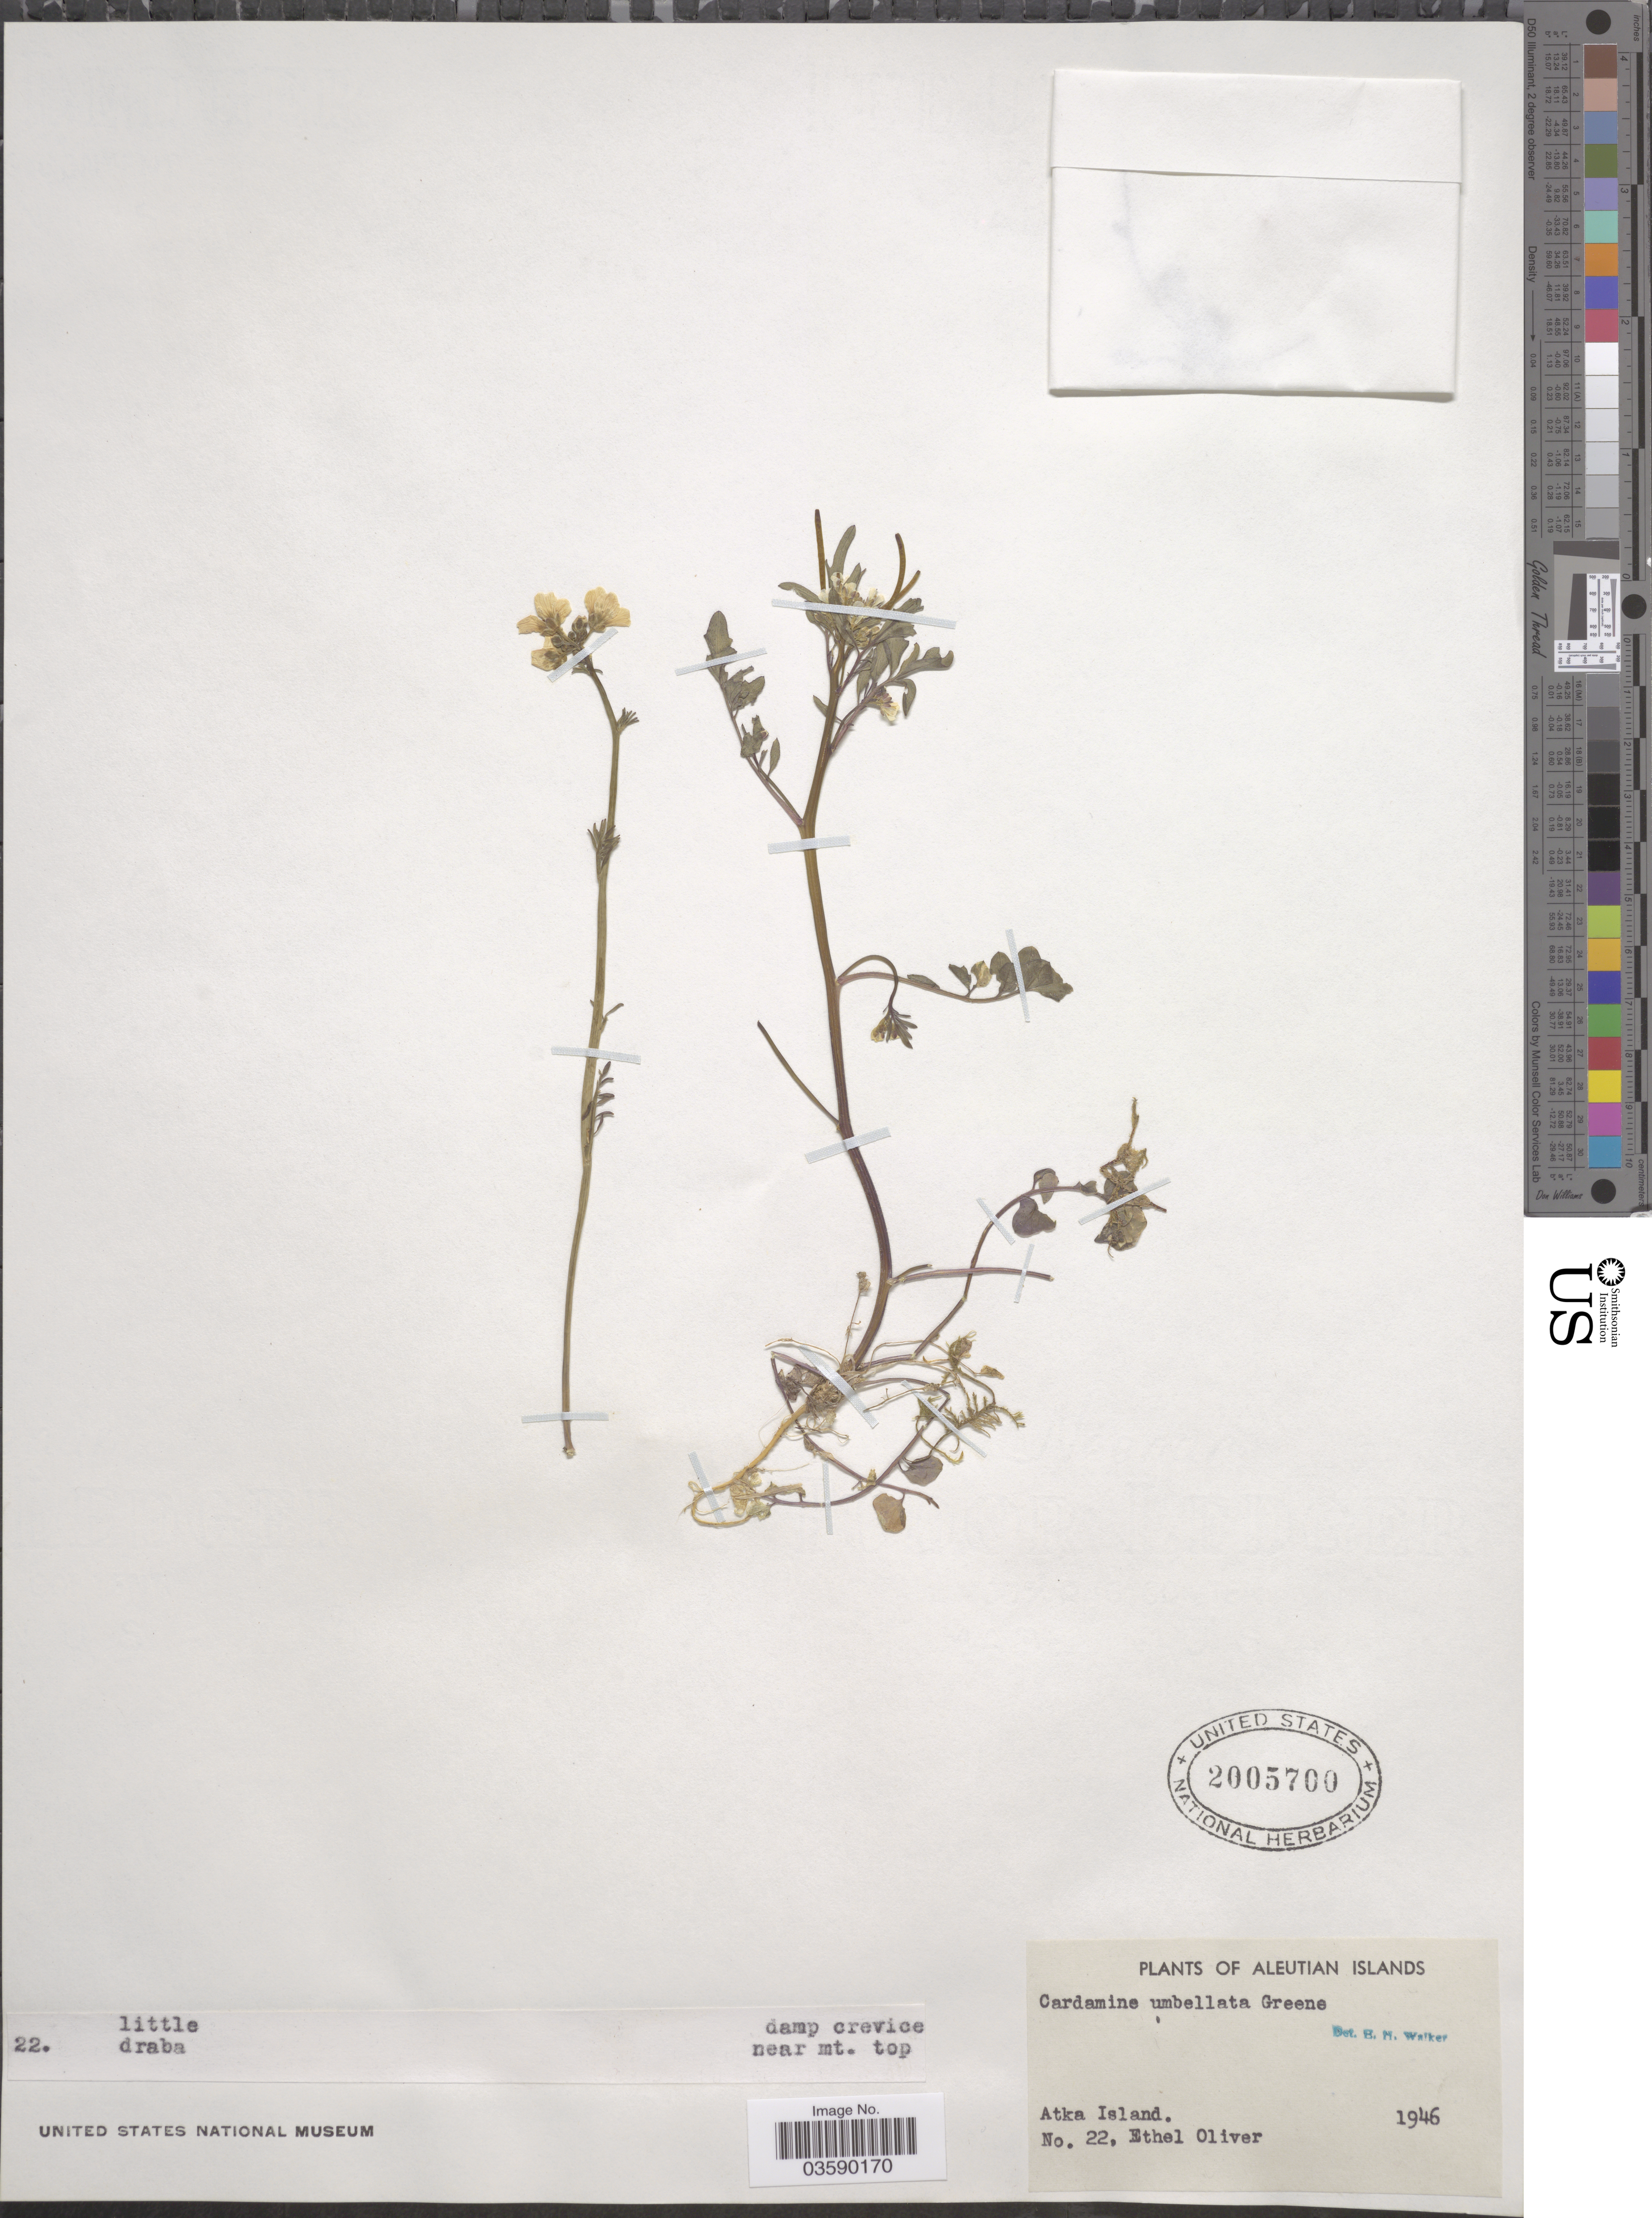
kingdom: Plantae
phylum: Tracheophyta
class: Magnoliopsida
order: Brassicales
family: Brassicaceae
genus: Cardamine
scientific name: Cardamine umbellata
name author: Greene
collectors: E. Oliver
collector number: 22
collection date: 1946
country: United States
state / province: Alaska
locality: Aleutian Islands. Atka Island.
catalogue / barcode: US 2005700